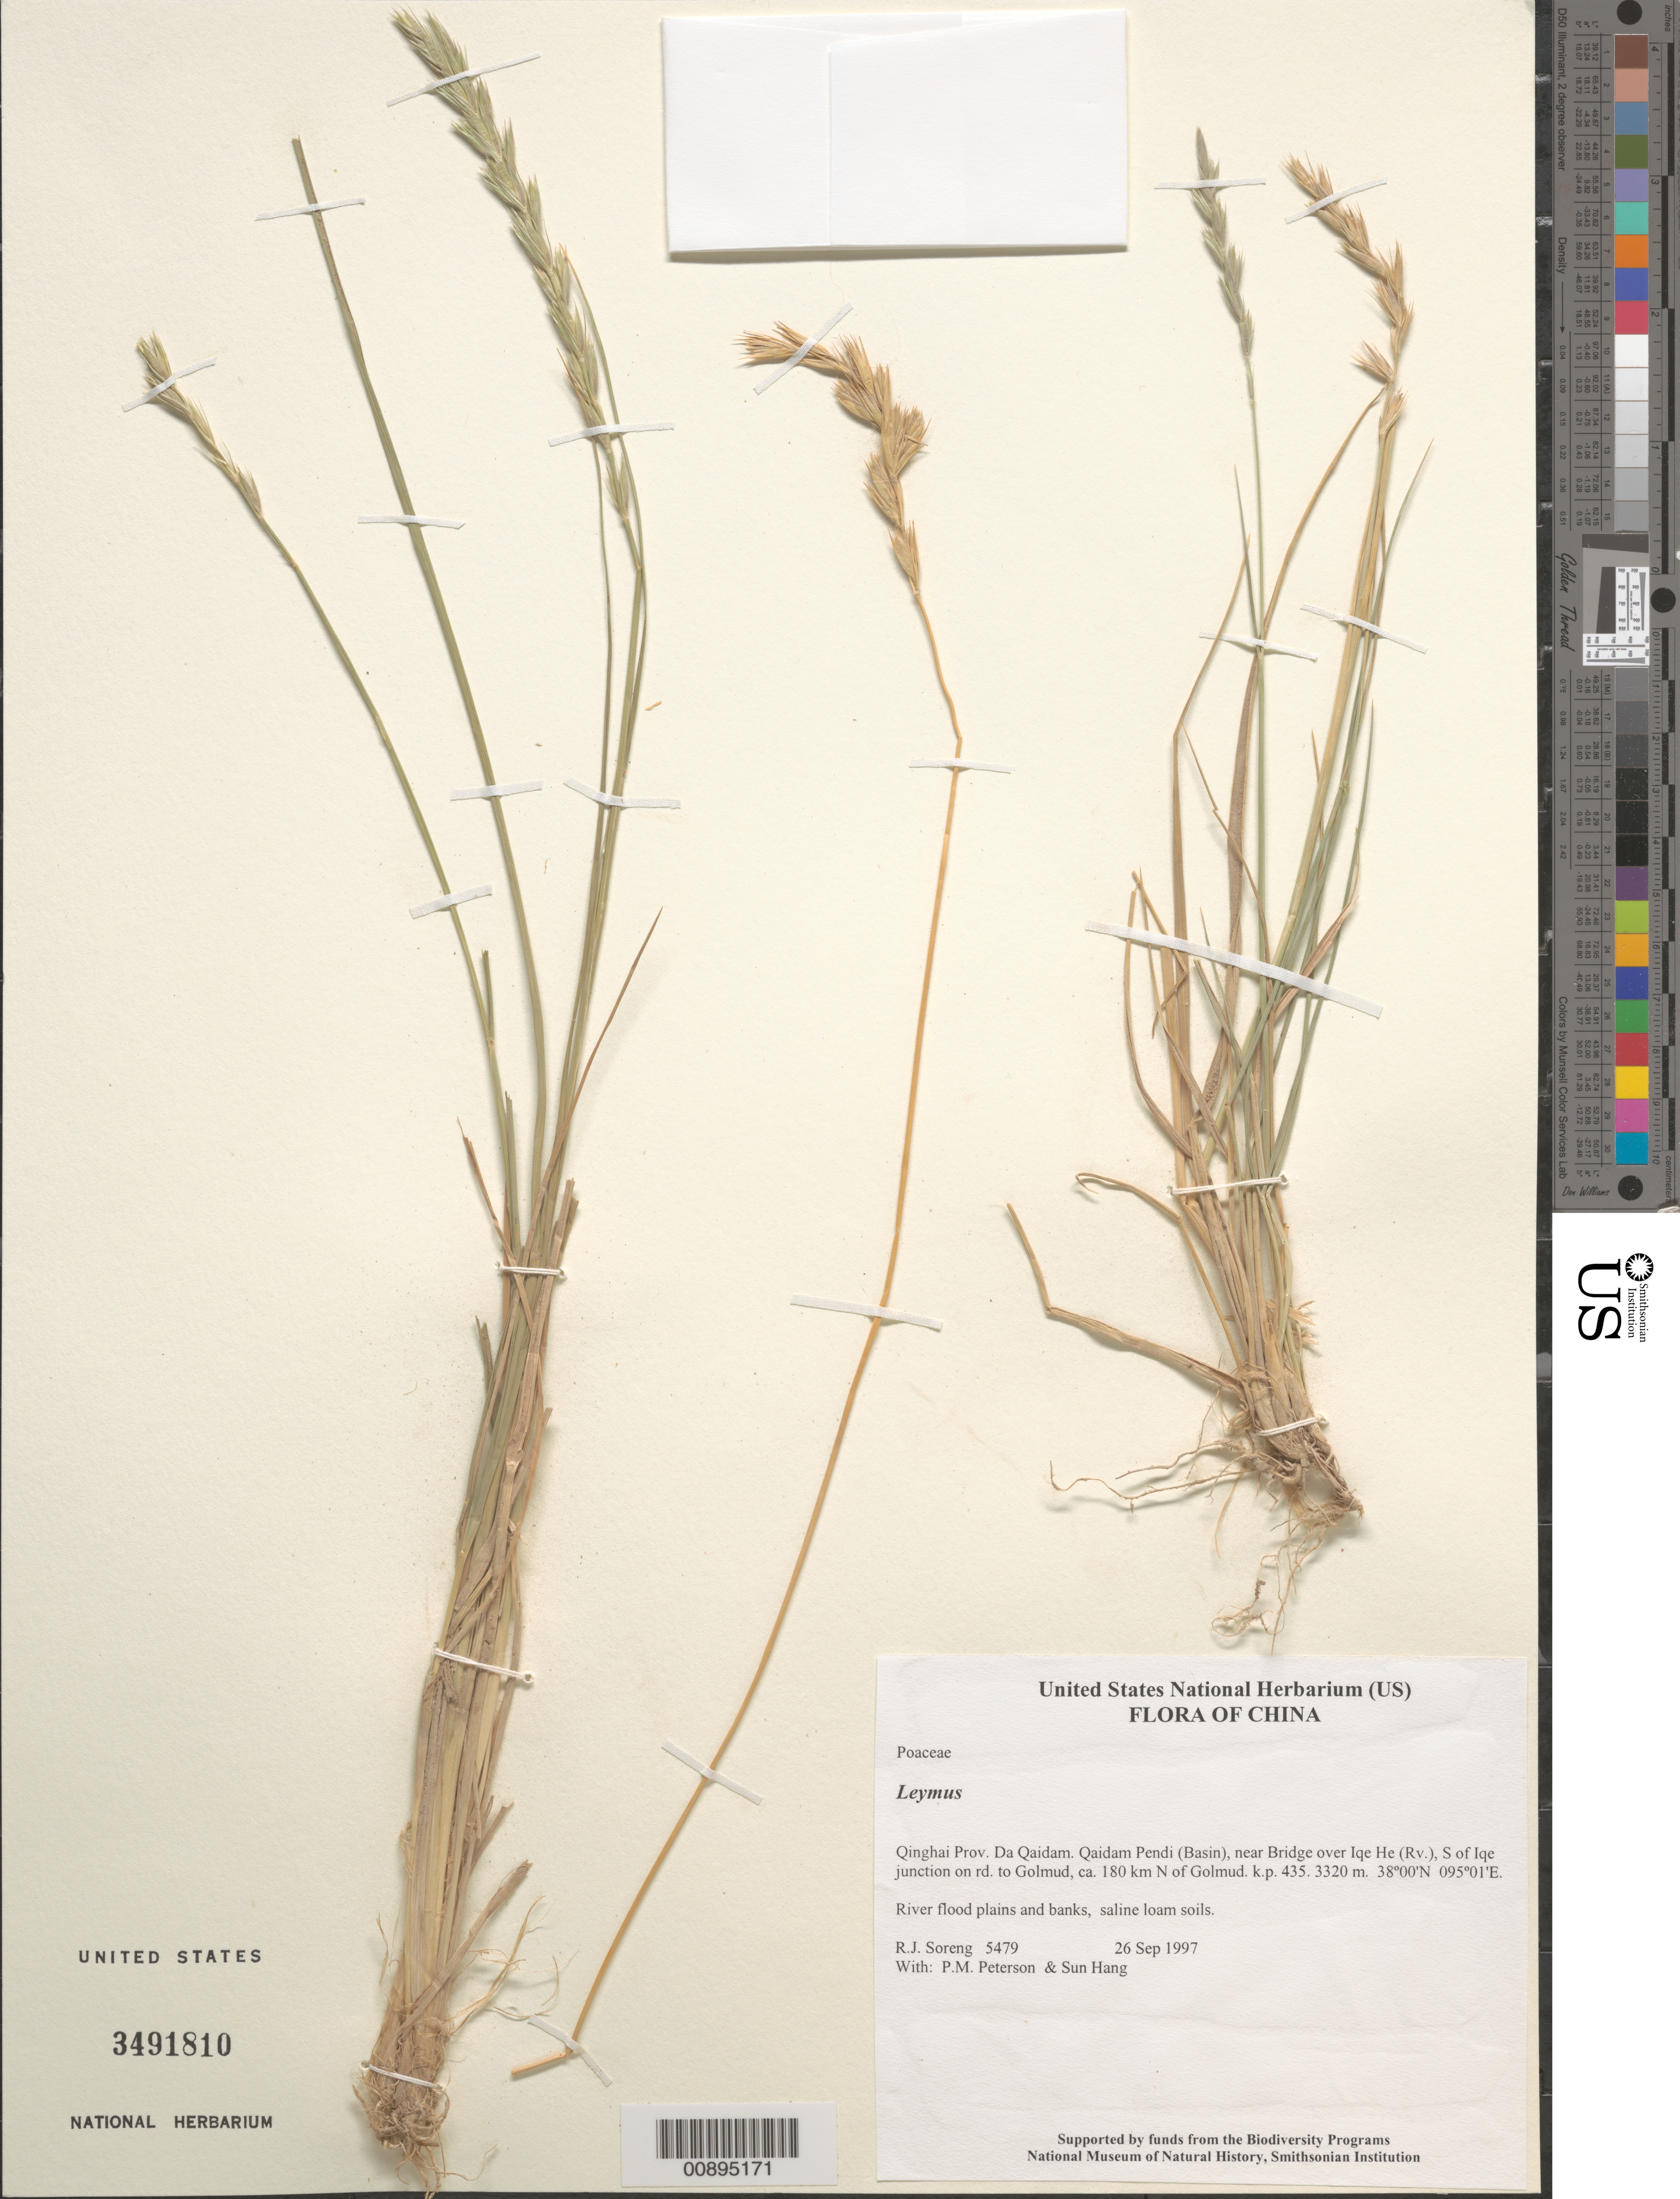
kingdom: Plantae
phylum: Tracheophyta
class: Liliopsida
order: Poales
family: Poaceae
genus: Leymus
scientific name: Leymus sp.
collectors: R. J. Soreng, P. M. Peterson & Sun Hang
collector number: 5479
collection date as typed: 26 Sep 1997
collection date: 1997-09-26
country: China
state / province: Qinghai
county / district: Da Qaidam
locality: Qaidam Pendi (Basin), near Bridge over Iqe He (Rv.), S of Iqe junction on rd. to Golmud, ca. 180 km N of Golmud. k.p. 435.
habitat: River flood plains and banks, saline loam soils.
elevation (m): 3320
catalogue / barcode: US 3491810